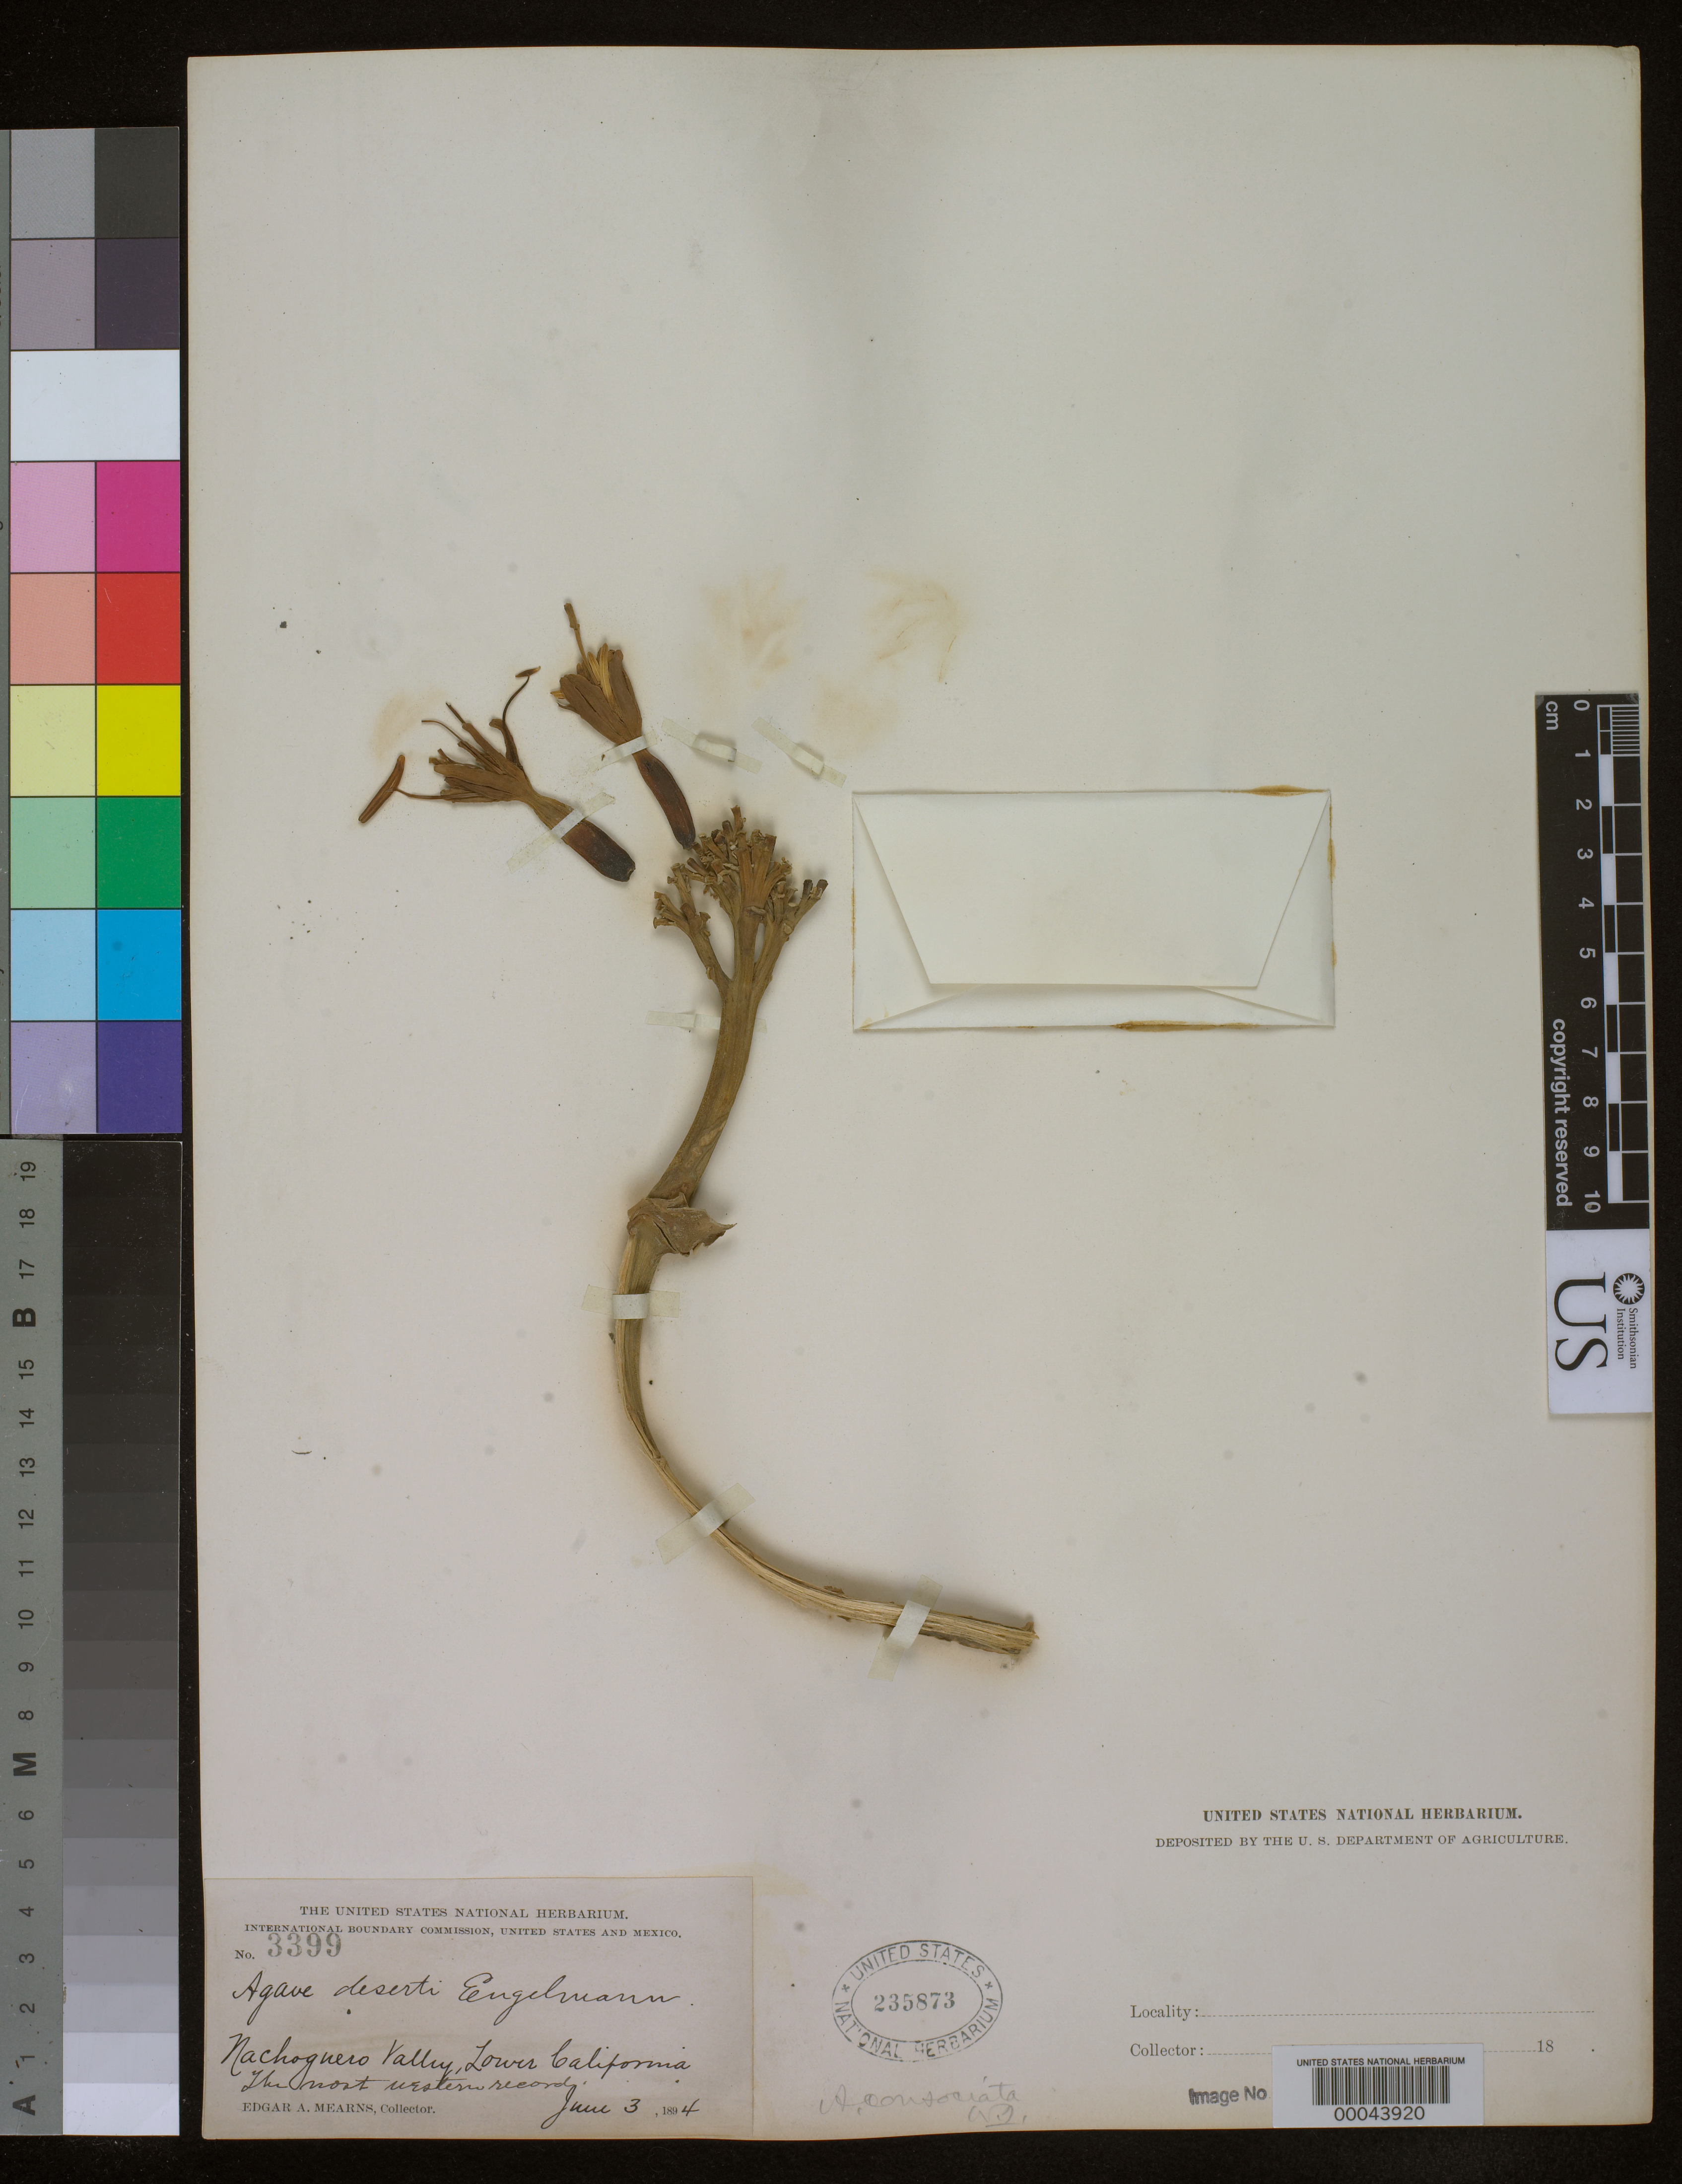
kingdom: Plantae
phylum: Tracheophyta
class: Liliopsida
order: Asparagales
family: Asparagaceae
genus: Agave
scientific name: Agave deserti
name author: Engelm.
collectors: E. A. Mearns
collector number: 3399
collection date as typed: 03 Jun 1894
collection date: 1894-06-03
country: Mexico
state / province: Baja California Norte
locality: Nachoguero valley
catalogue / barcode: US 235873